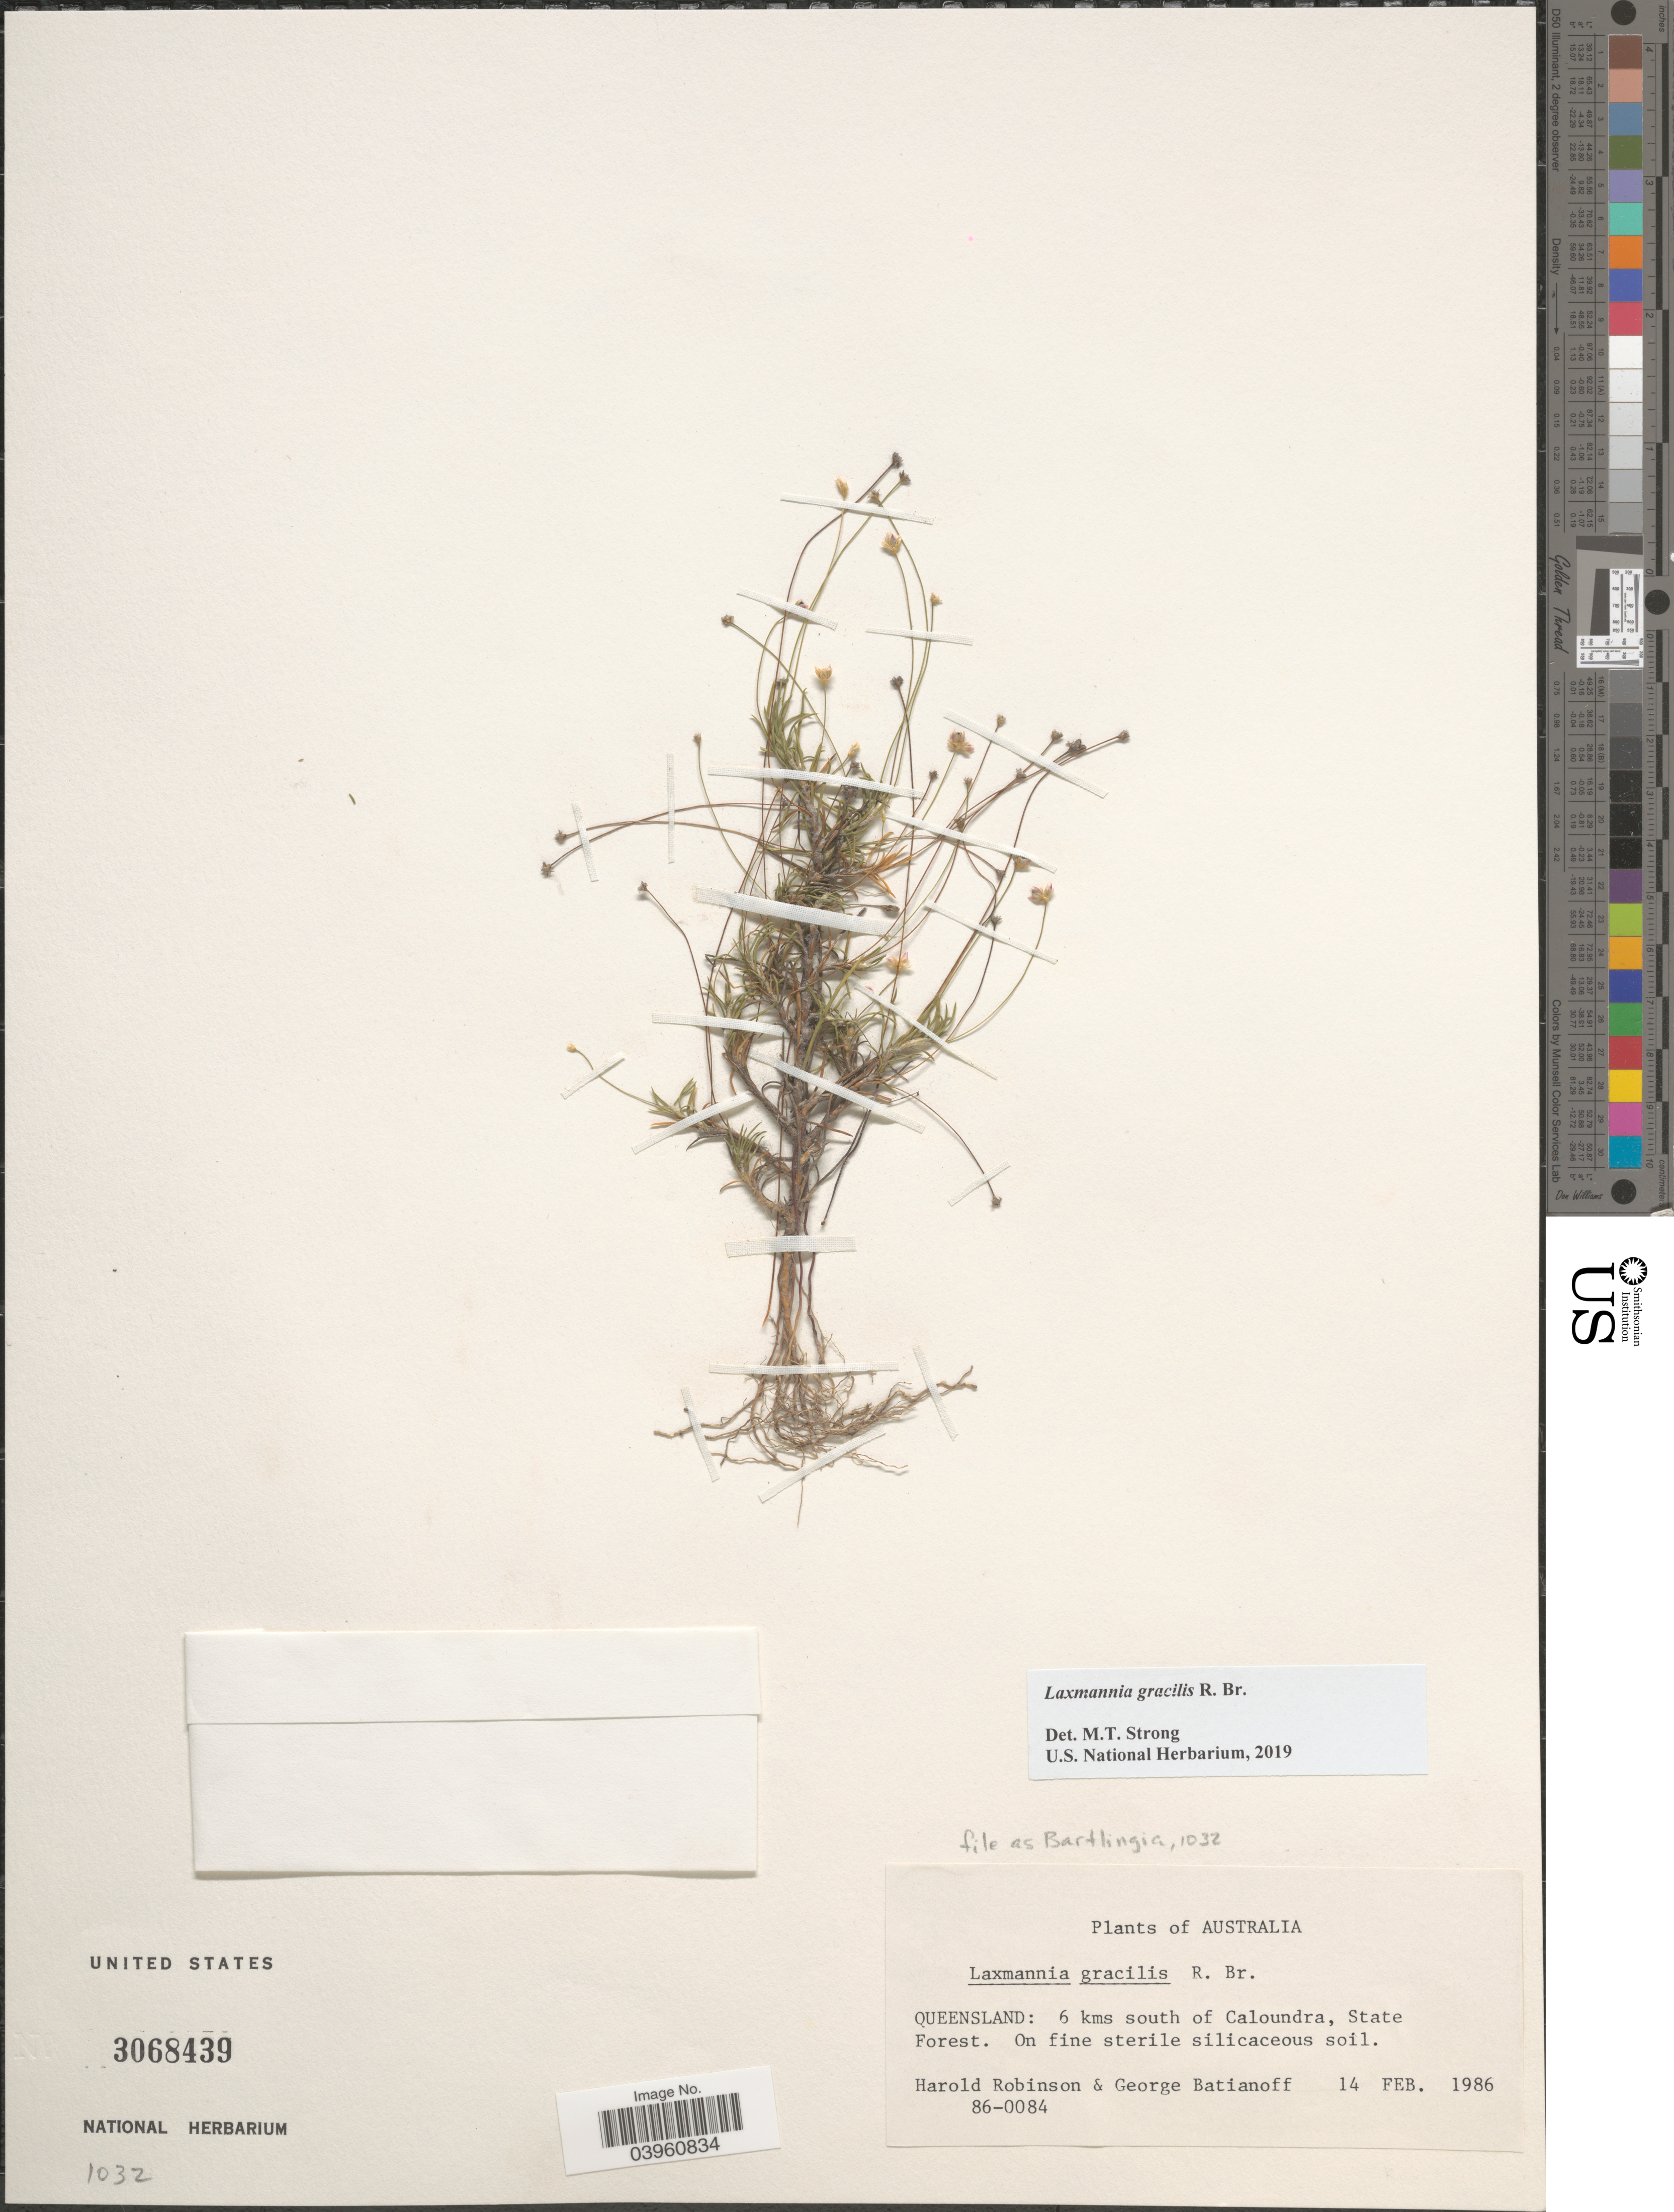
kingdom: Plantae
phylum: Tracheophyta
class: Liliopsida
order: Asparagales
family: Asparagaceae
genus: Laxmannia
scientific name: Laxmannia gracilis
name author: R. Br.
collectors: H. Robinson & G. Batianoff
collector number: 86-0084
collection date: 1986-02-14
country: Australia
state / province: Queensland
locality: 6 kms south of Caloundra, State Forest.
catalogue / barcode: US 3068439